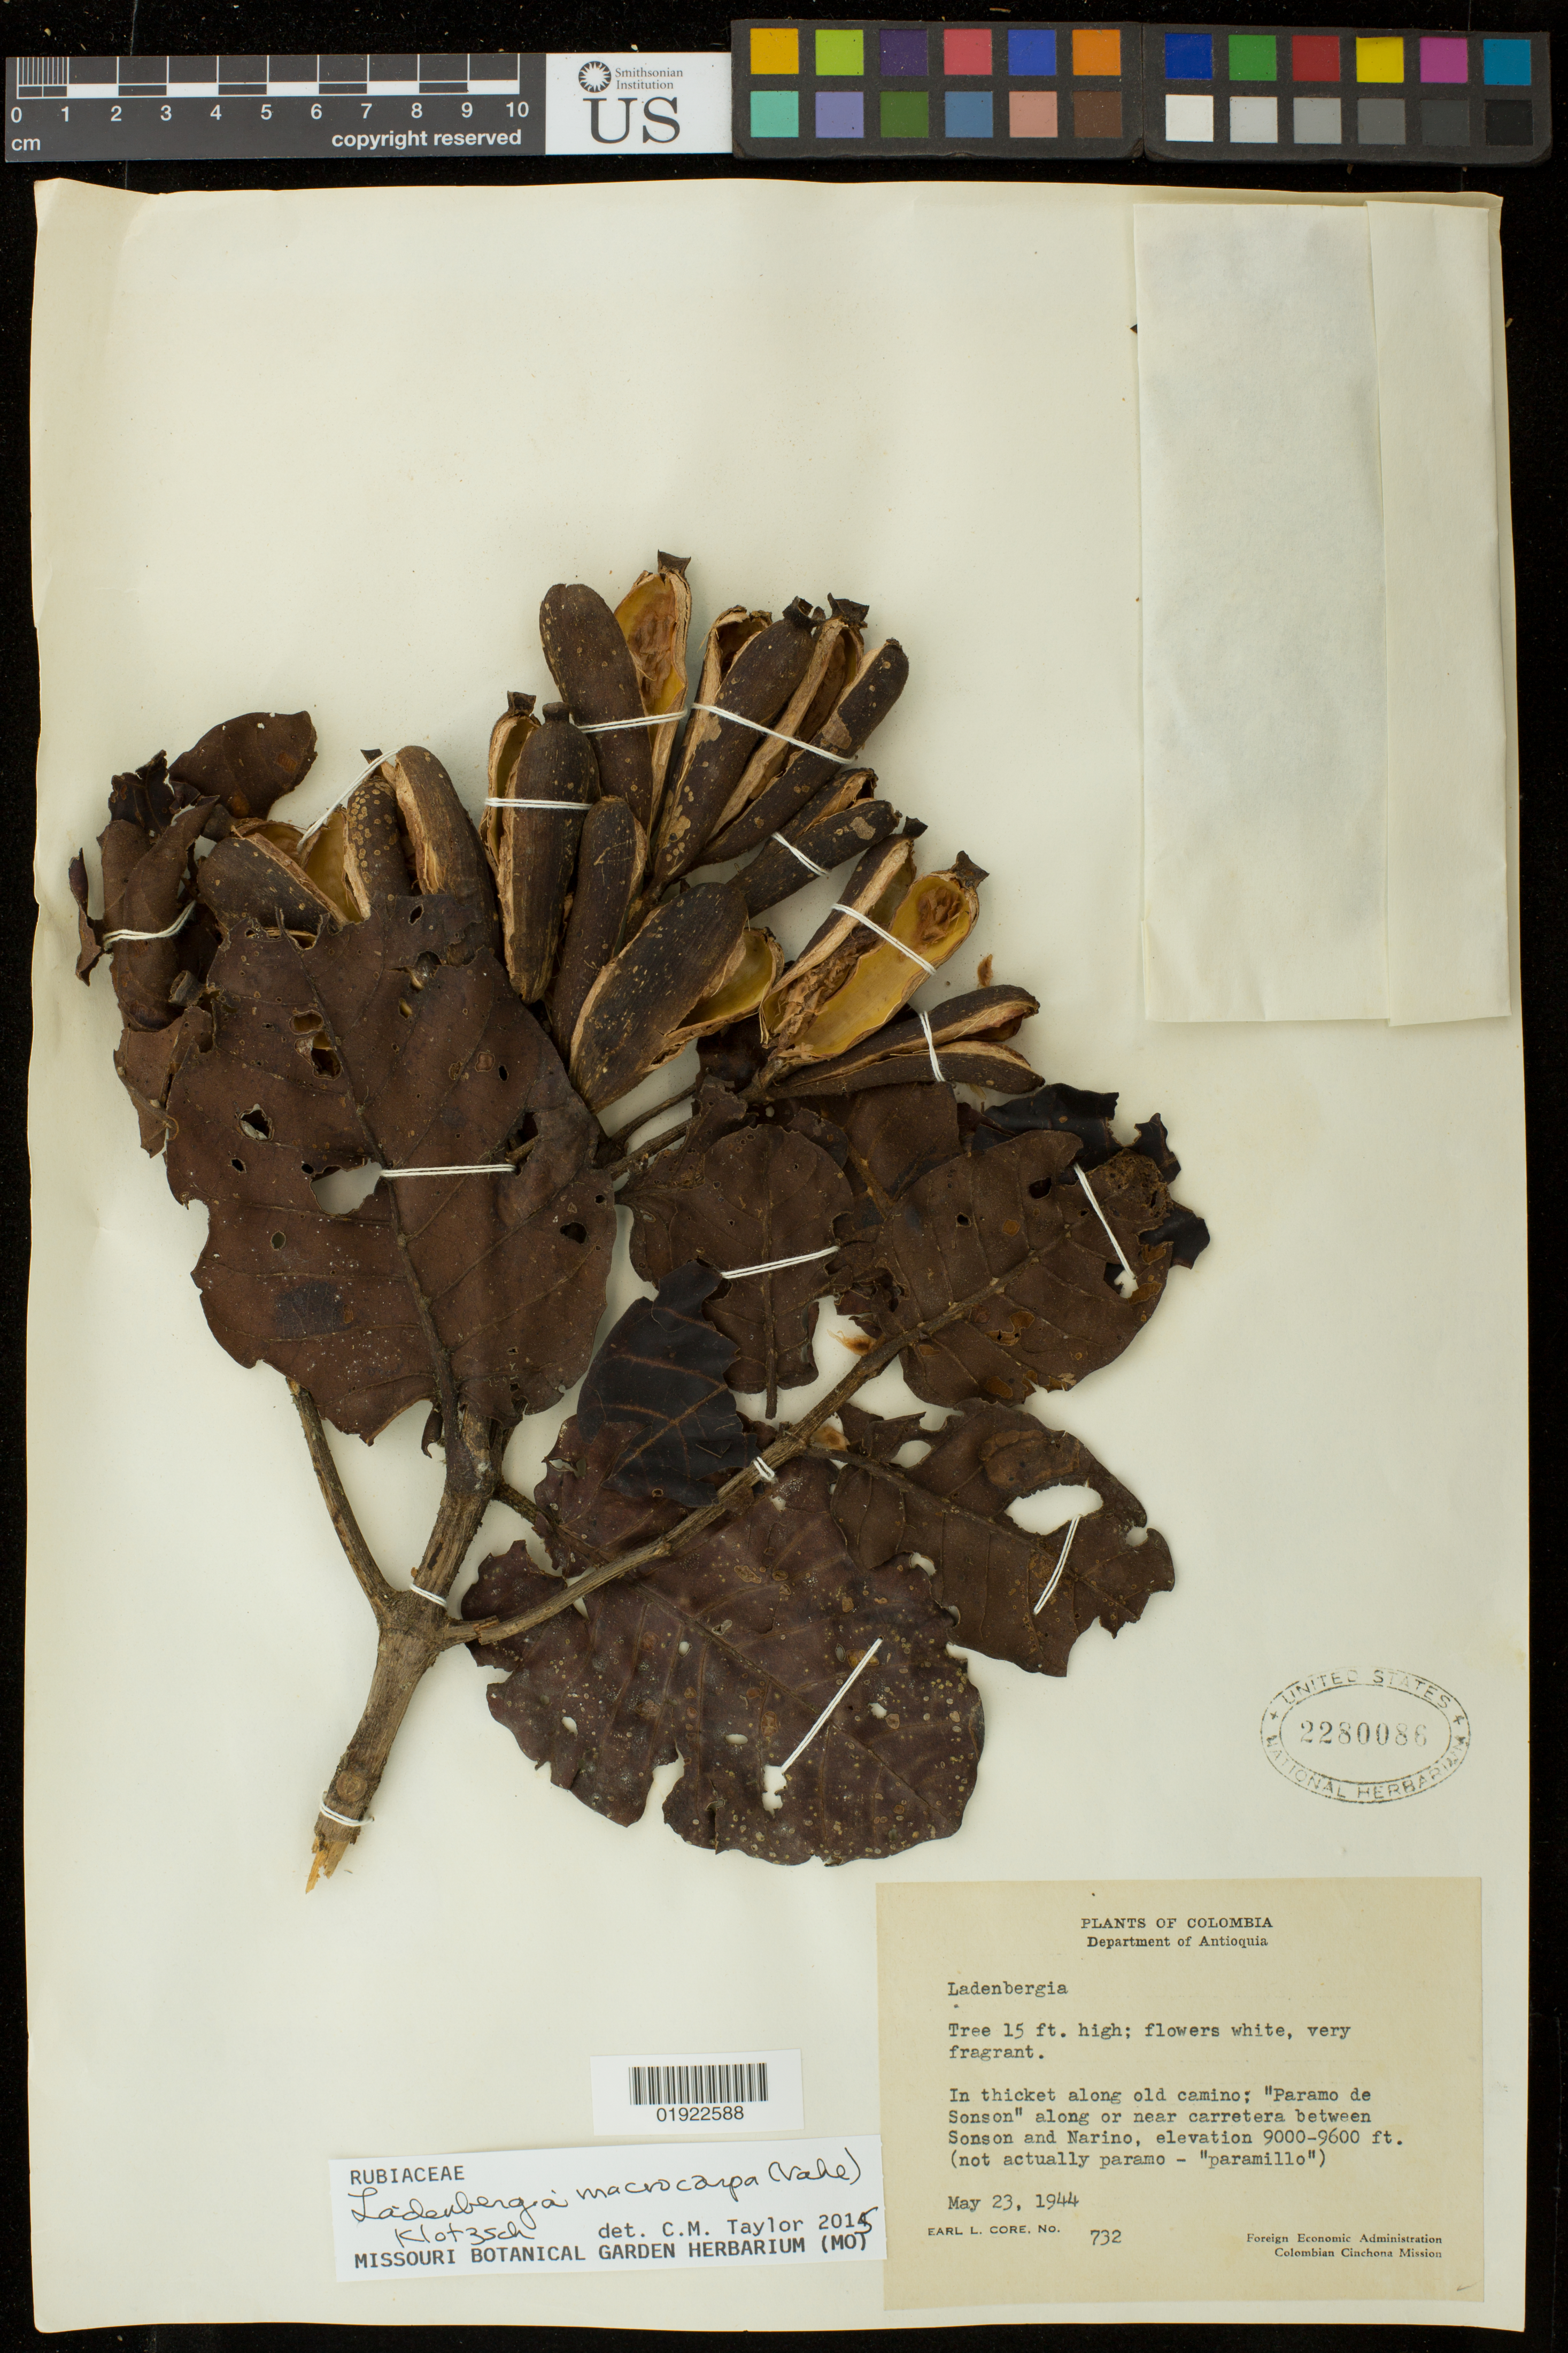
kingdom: Plantae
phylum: Tracheophyta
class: Magnoliopsida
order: Gentianales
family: Rubiaceae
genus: Ladenbergia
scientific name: Ladenbergia macrocarpa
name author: (Vahl) Klotzsch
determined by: Taylor, Charlotte M.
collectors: E. L. Core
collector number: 732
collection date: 1944-05-23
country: Colombia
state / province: Antioquia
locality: In thicket along old camino; "Paramo de Sonson" along or near carretera between Sonson and Narino. (not actually paramo- "paramillo").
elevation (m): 2743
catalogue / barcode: US 2280086